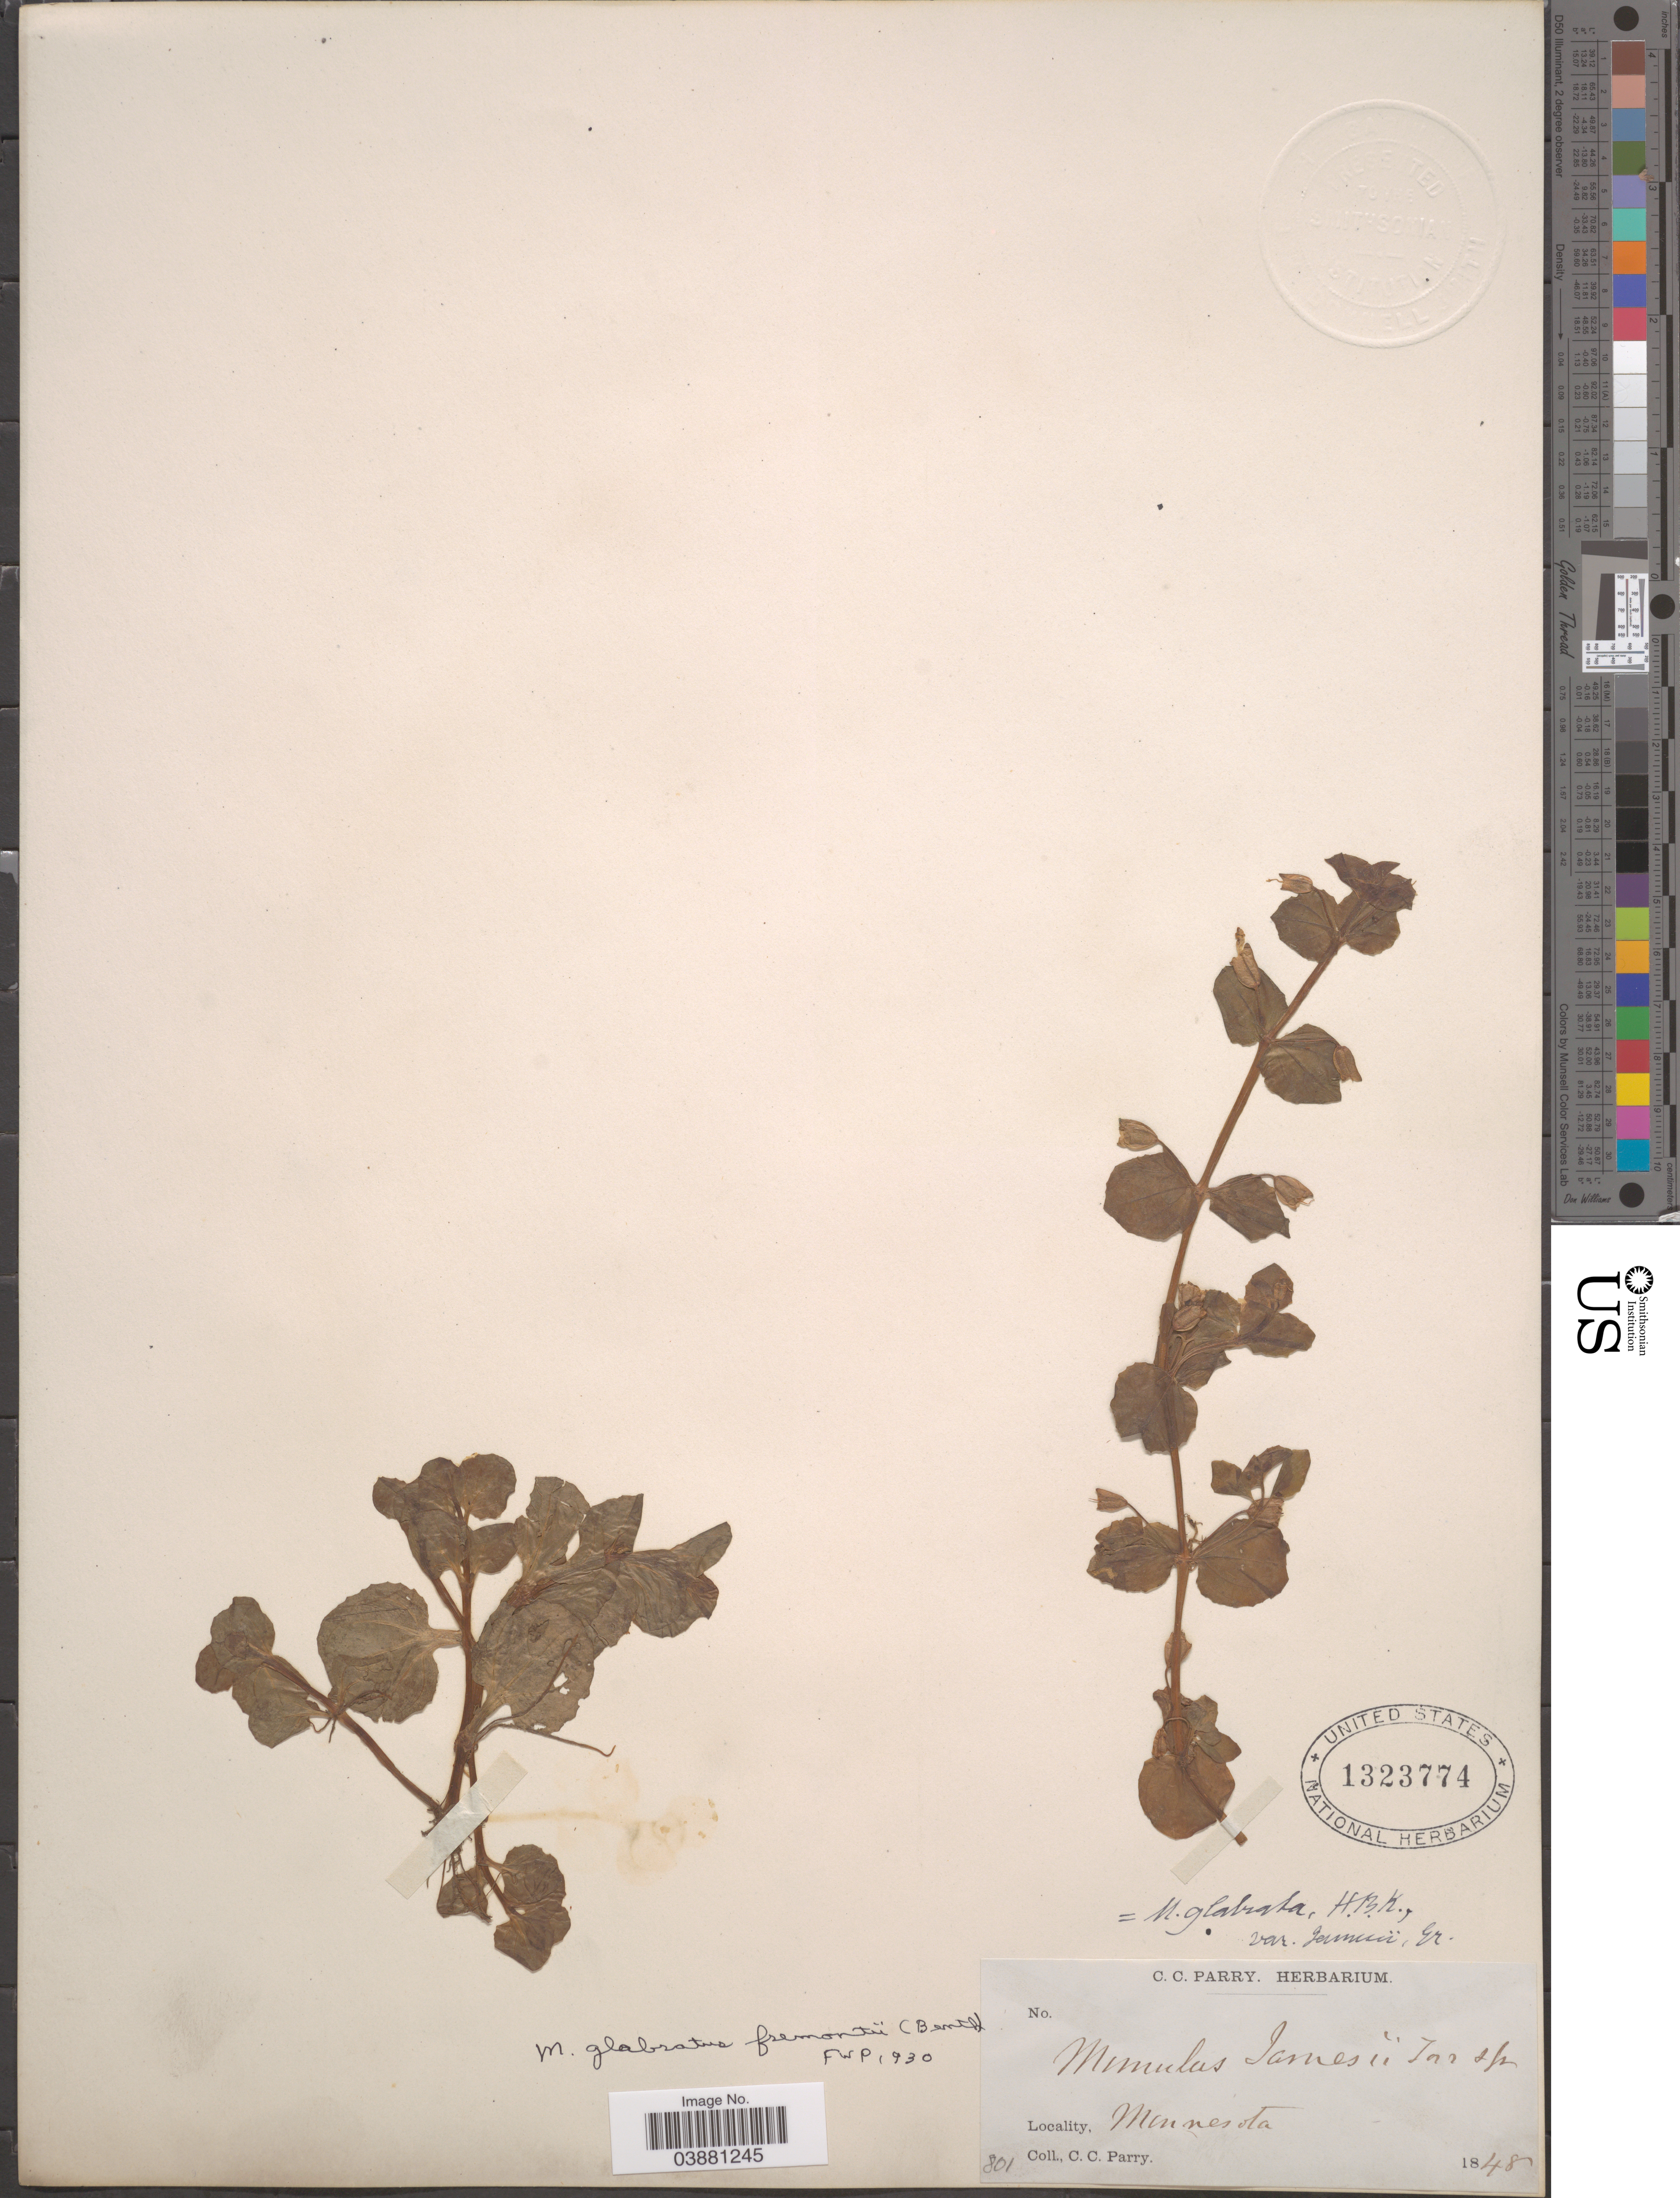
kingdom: Plantae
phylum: Tracheophyta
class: Magnoliopsida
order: Lamiales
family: Phrymaceae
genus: Mimulus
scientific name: Mimulus glabratus var. fremontii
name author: Kunth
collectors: C. C. Parry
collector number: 801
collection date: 1848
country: United States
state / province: Minnesota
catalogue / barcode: US 1323774